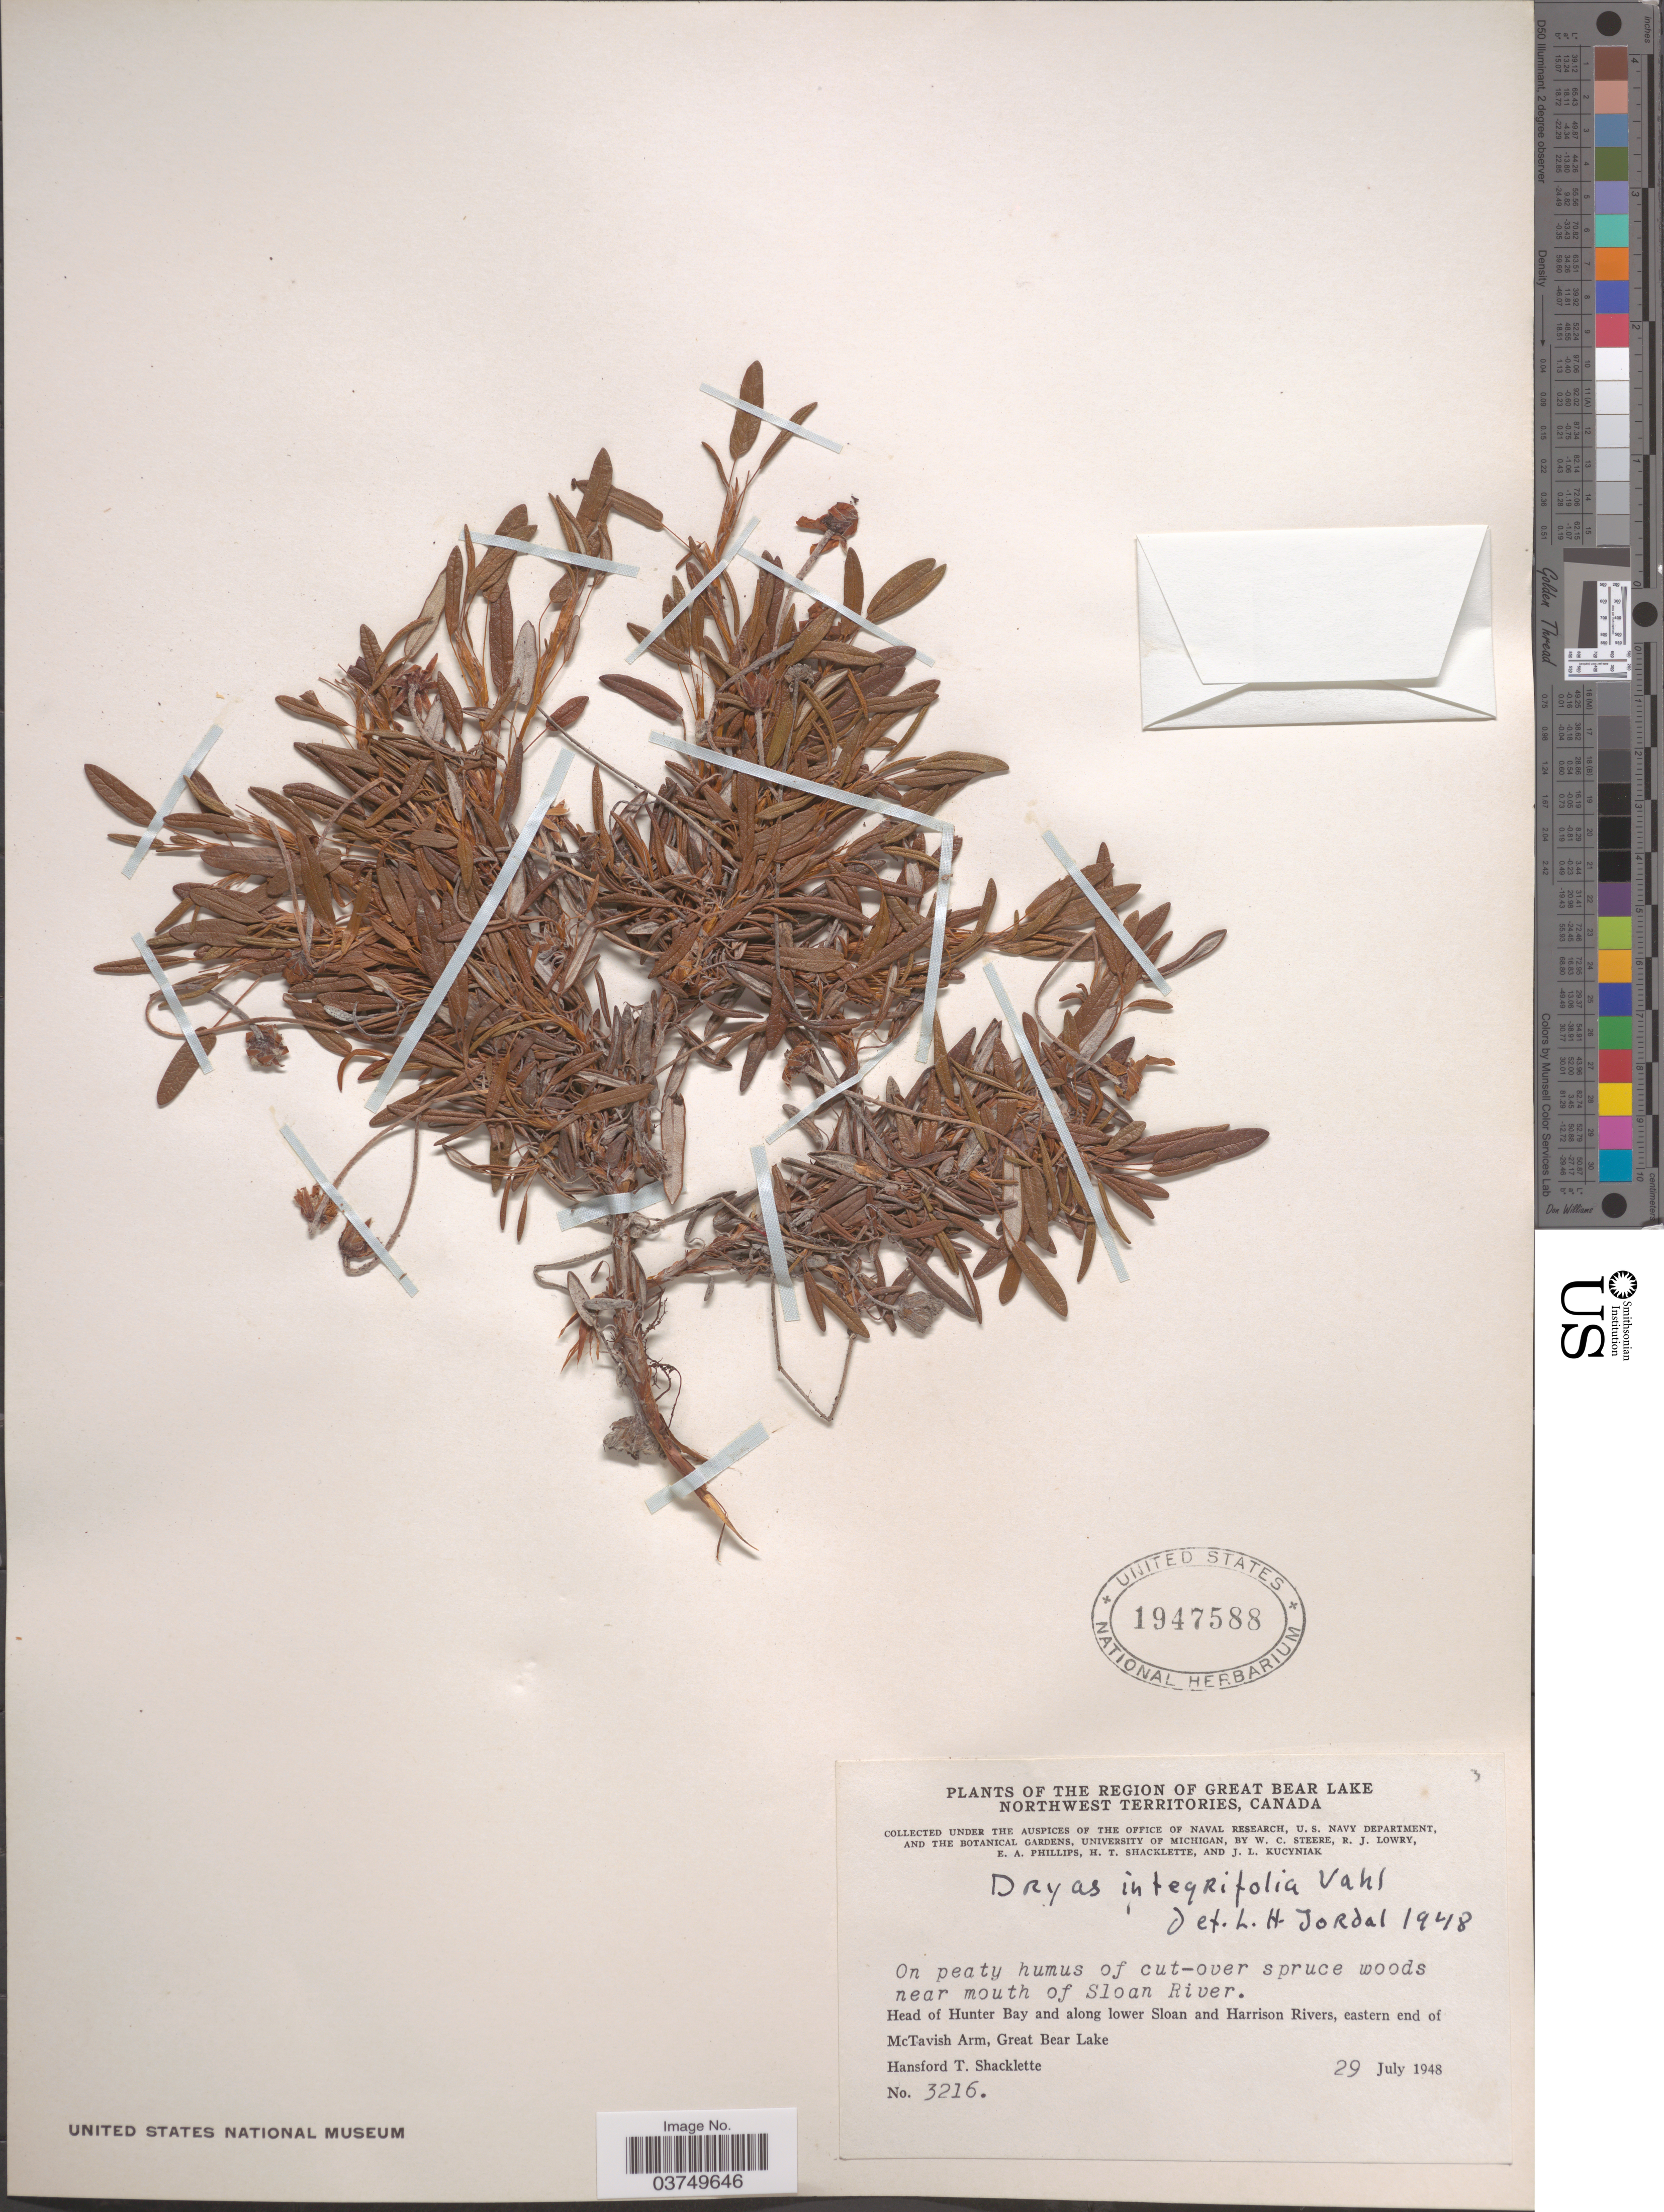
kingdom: Plantae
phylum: Tracheophyta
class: Magnoliopsida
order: Rosales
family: Rosaceae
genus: Dryas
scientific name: Dryas integrifolia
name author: Vahl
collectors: W. C. Steere, R. Lowry, E. Phillips, H. Shacklette & J. Kucyniak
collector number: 3216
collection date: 1948-07-29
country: Canada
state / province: Northwest Territories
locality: The Region of Great Bear Lake. Near mouth of Sloan River. Head of Hunter Bay and along lower Sloan and Harrison Rivers, eastern end of McTavish Arm, Great Bear Lake.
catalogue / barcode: US 1947588